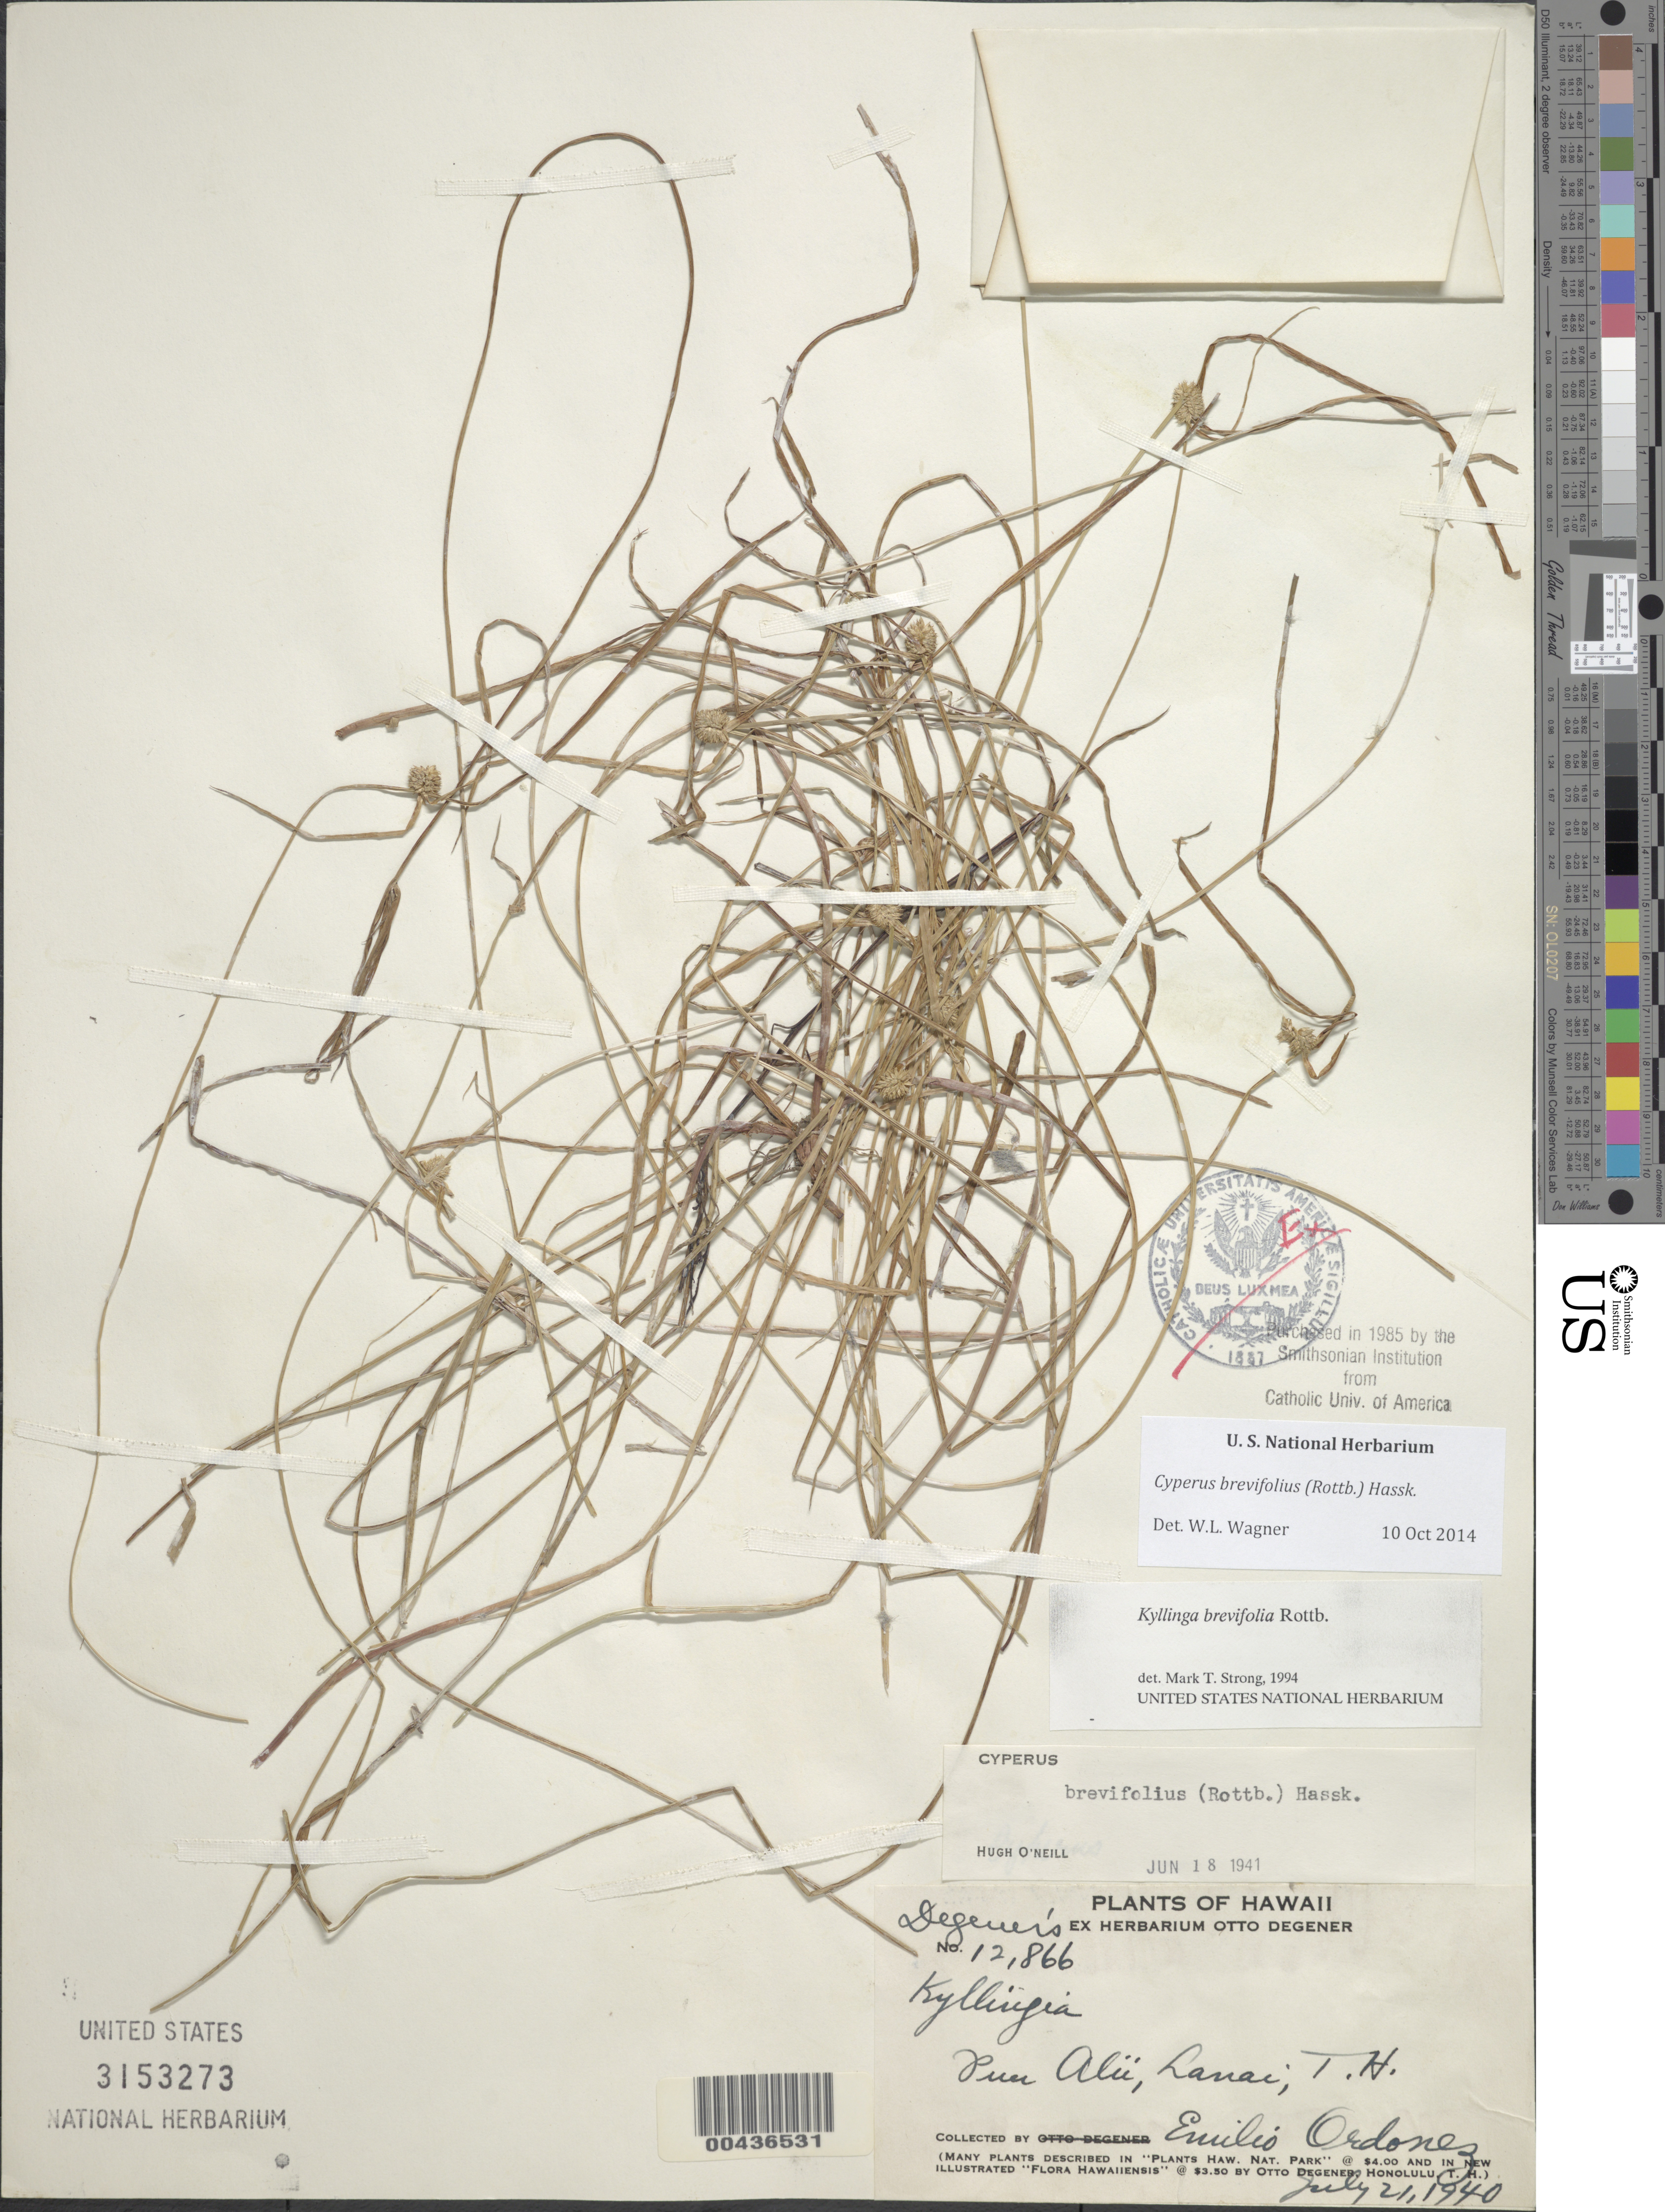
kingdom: Plantae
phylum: Tracheophyta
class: Liliopsida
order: Poales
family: Cyperaceae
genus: Cyperus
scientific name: Cyperus brevifolius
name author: (Rottb.) Hassk.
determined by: Wagner, W. L., (BOT), Smithsonian Institution - National Museum of Natural History (UNITED STATES)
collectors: E. Ordonez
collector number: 12866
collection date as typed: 21 Jul 1940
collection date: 1940-07-21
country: United States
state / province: Hawaii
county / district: Maui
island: Lana'i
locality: Puu Alii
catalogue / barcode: US 3153273